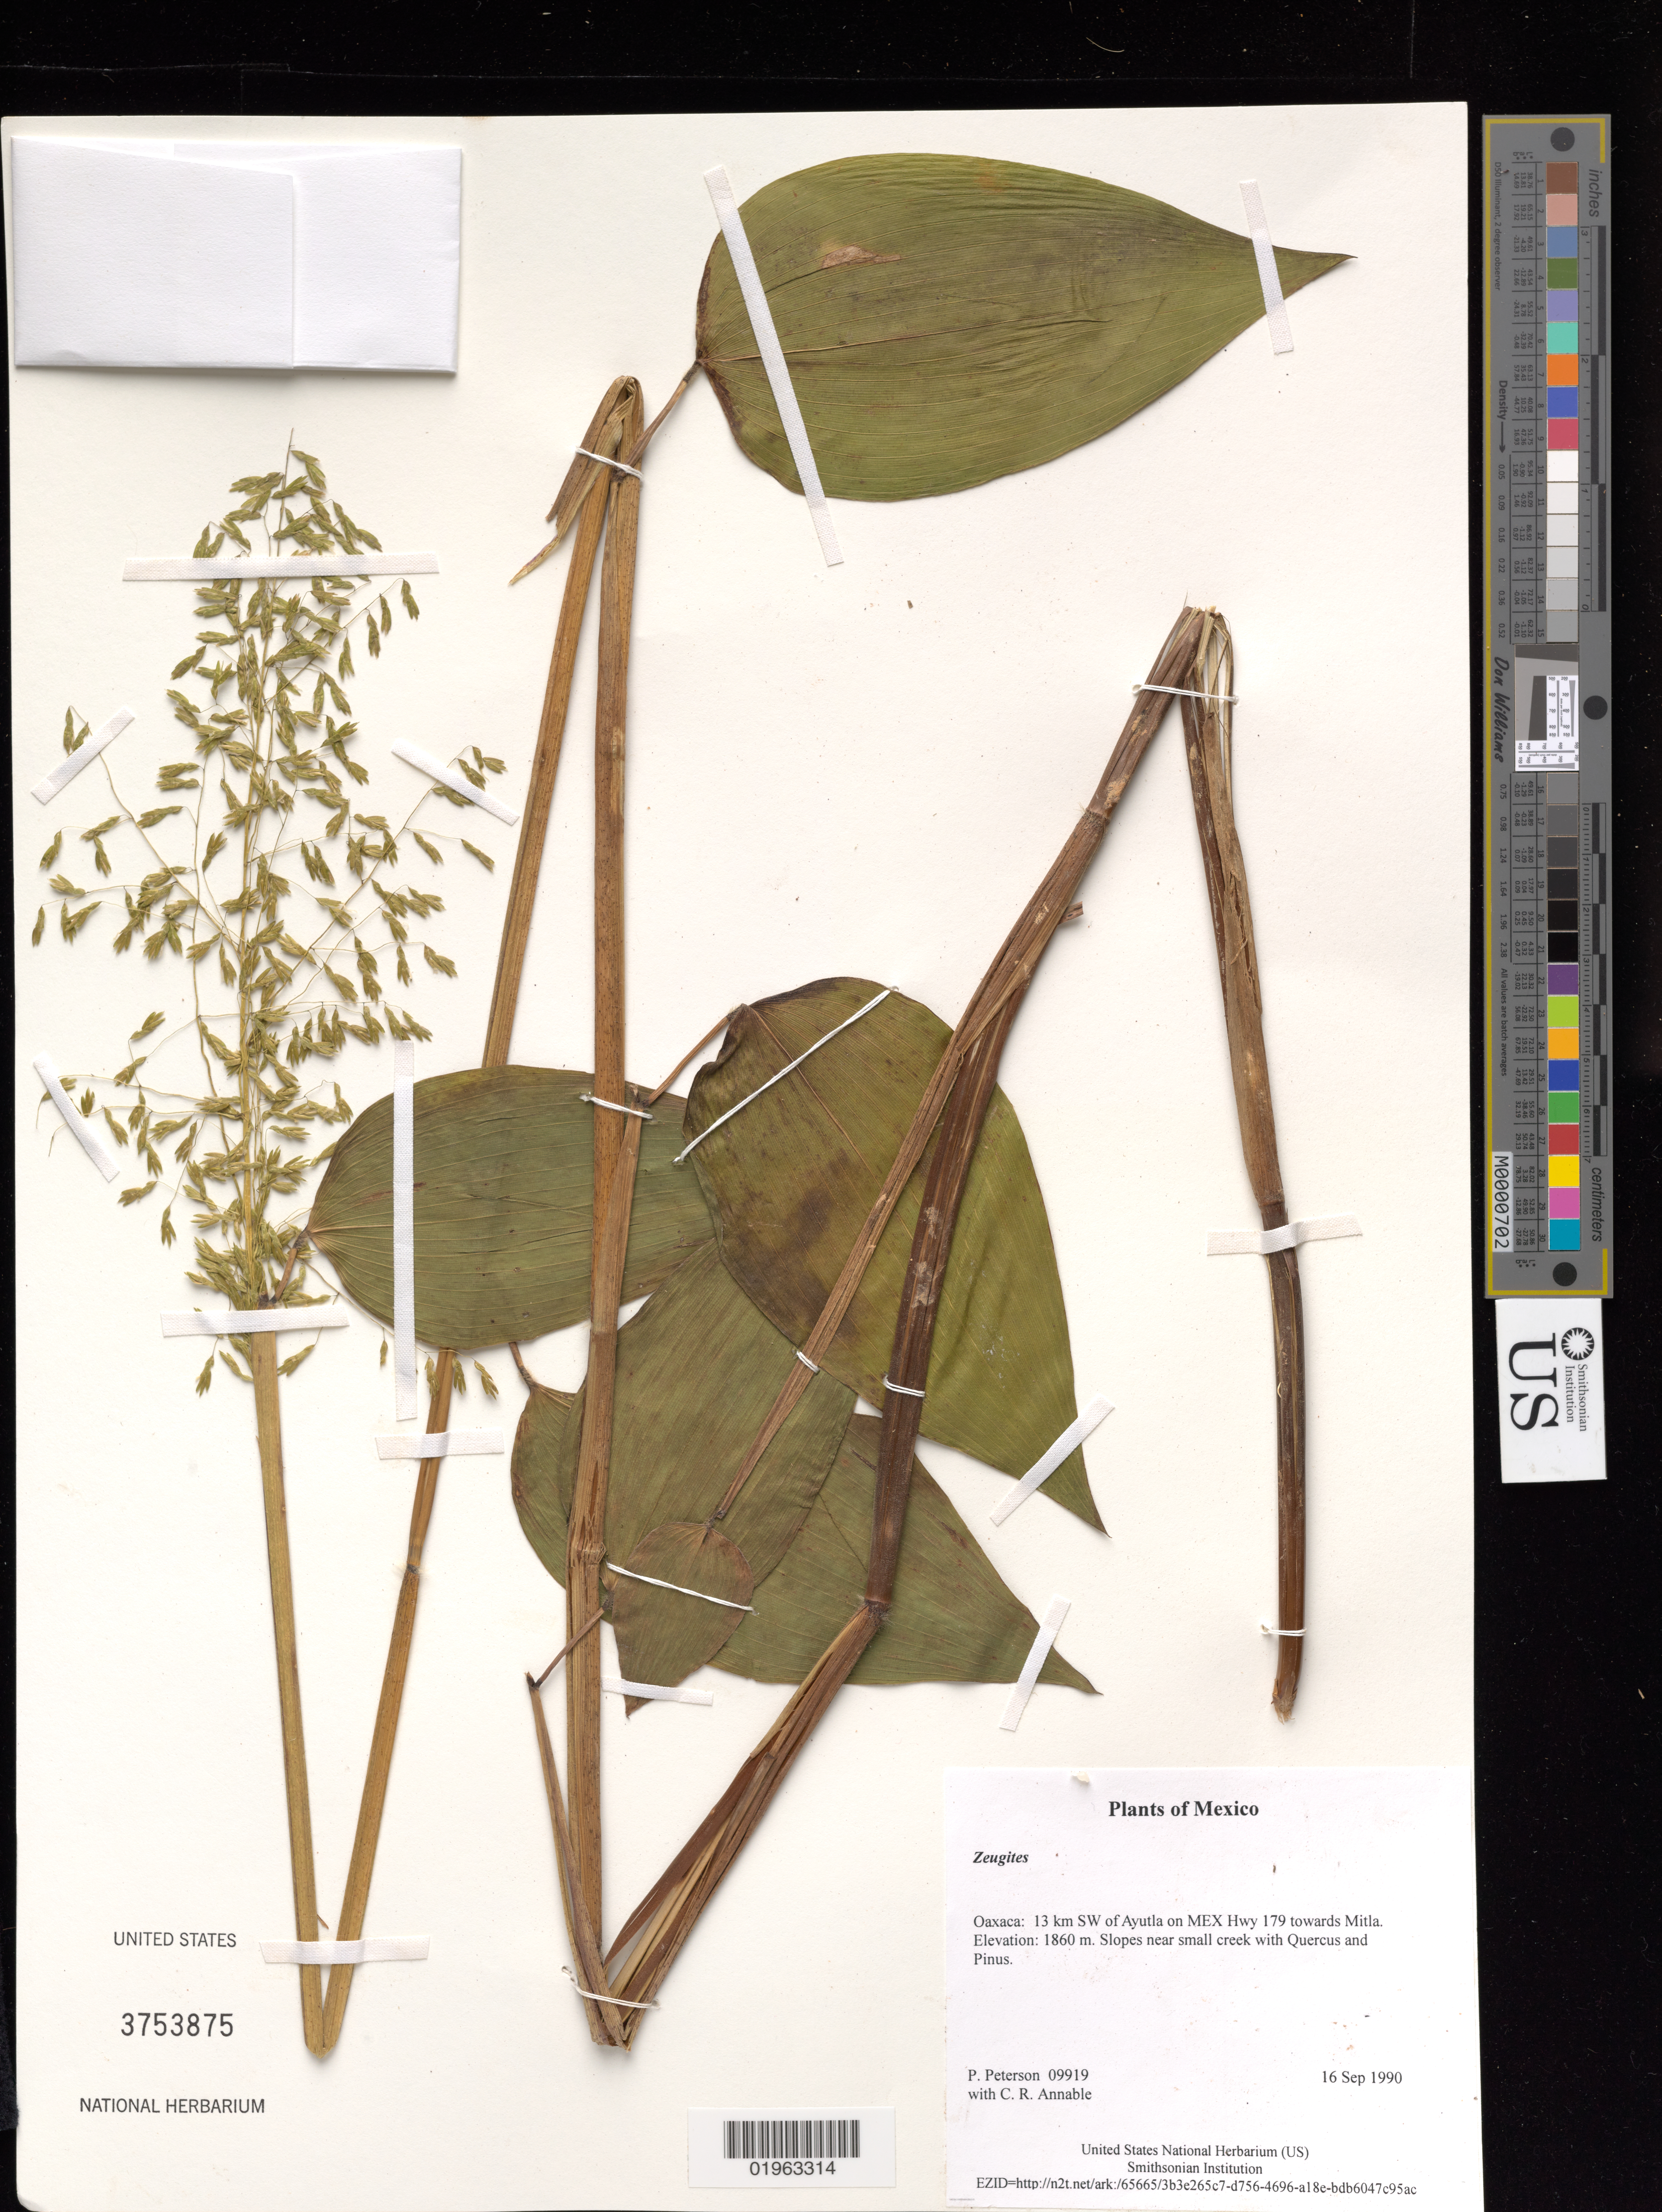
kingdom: Plantae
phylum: Tracheophyta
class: Liliopsida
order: Poales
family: Poaceae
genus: Zeugites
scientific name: Zeugites sp.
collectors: P. M. Peterson & C. R. Annable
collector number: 09919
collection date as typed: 16 Sep 1990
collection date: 1990-09-16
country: Mexico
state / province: Oaxaca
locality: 13 km SW of Ayutla on MEX Hwy 179 towards Mitla.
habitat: Slopes near small creek with Quercus and Pinus.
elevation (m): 1860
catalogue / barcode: US 3753875